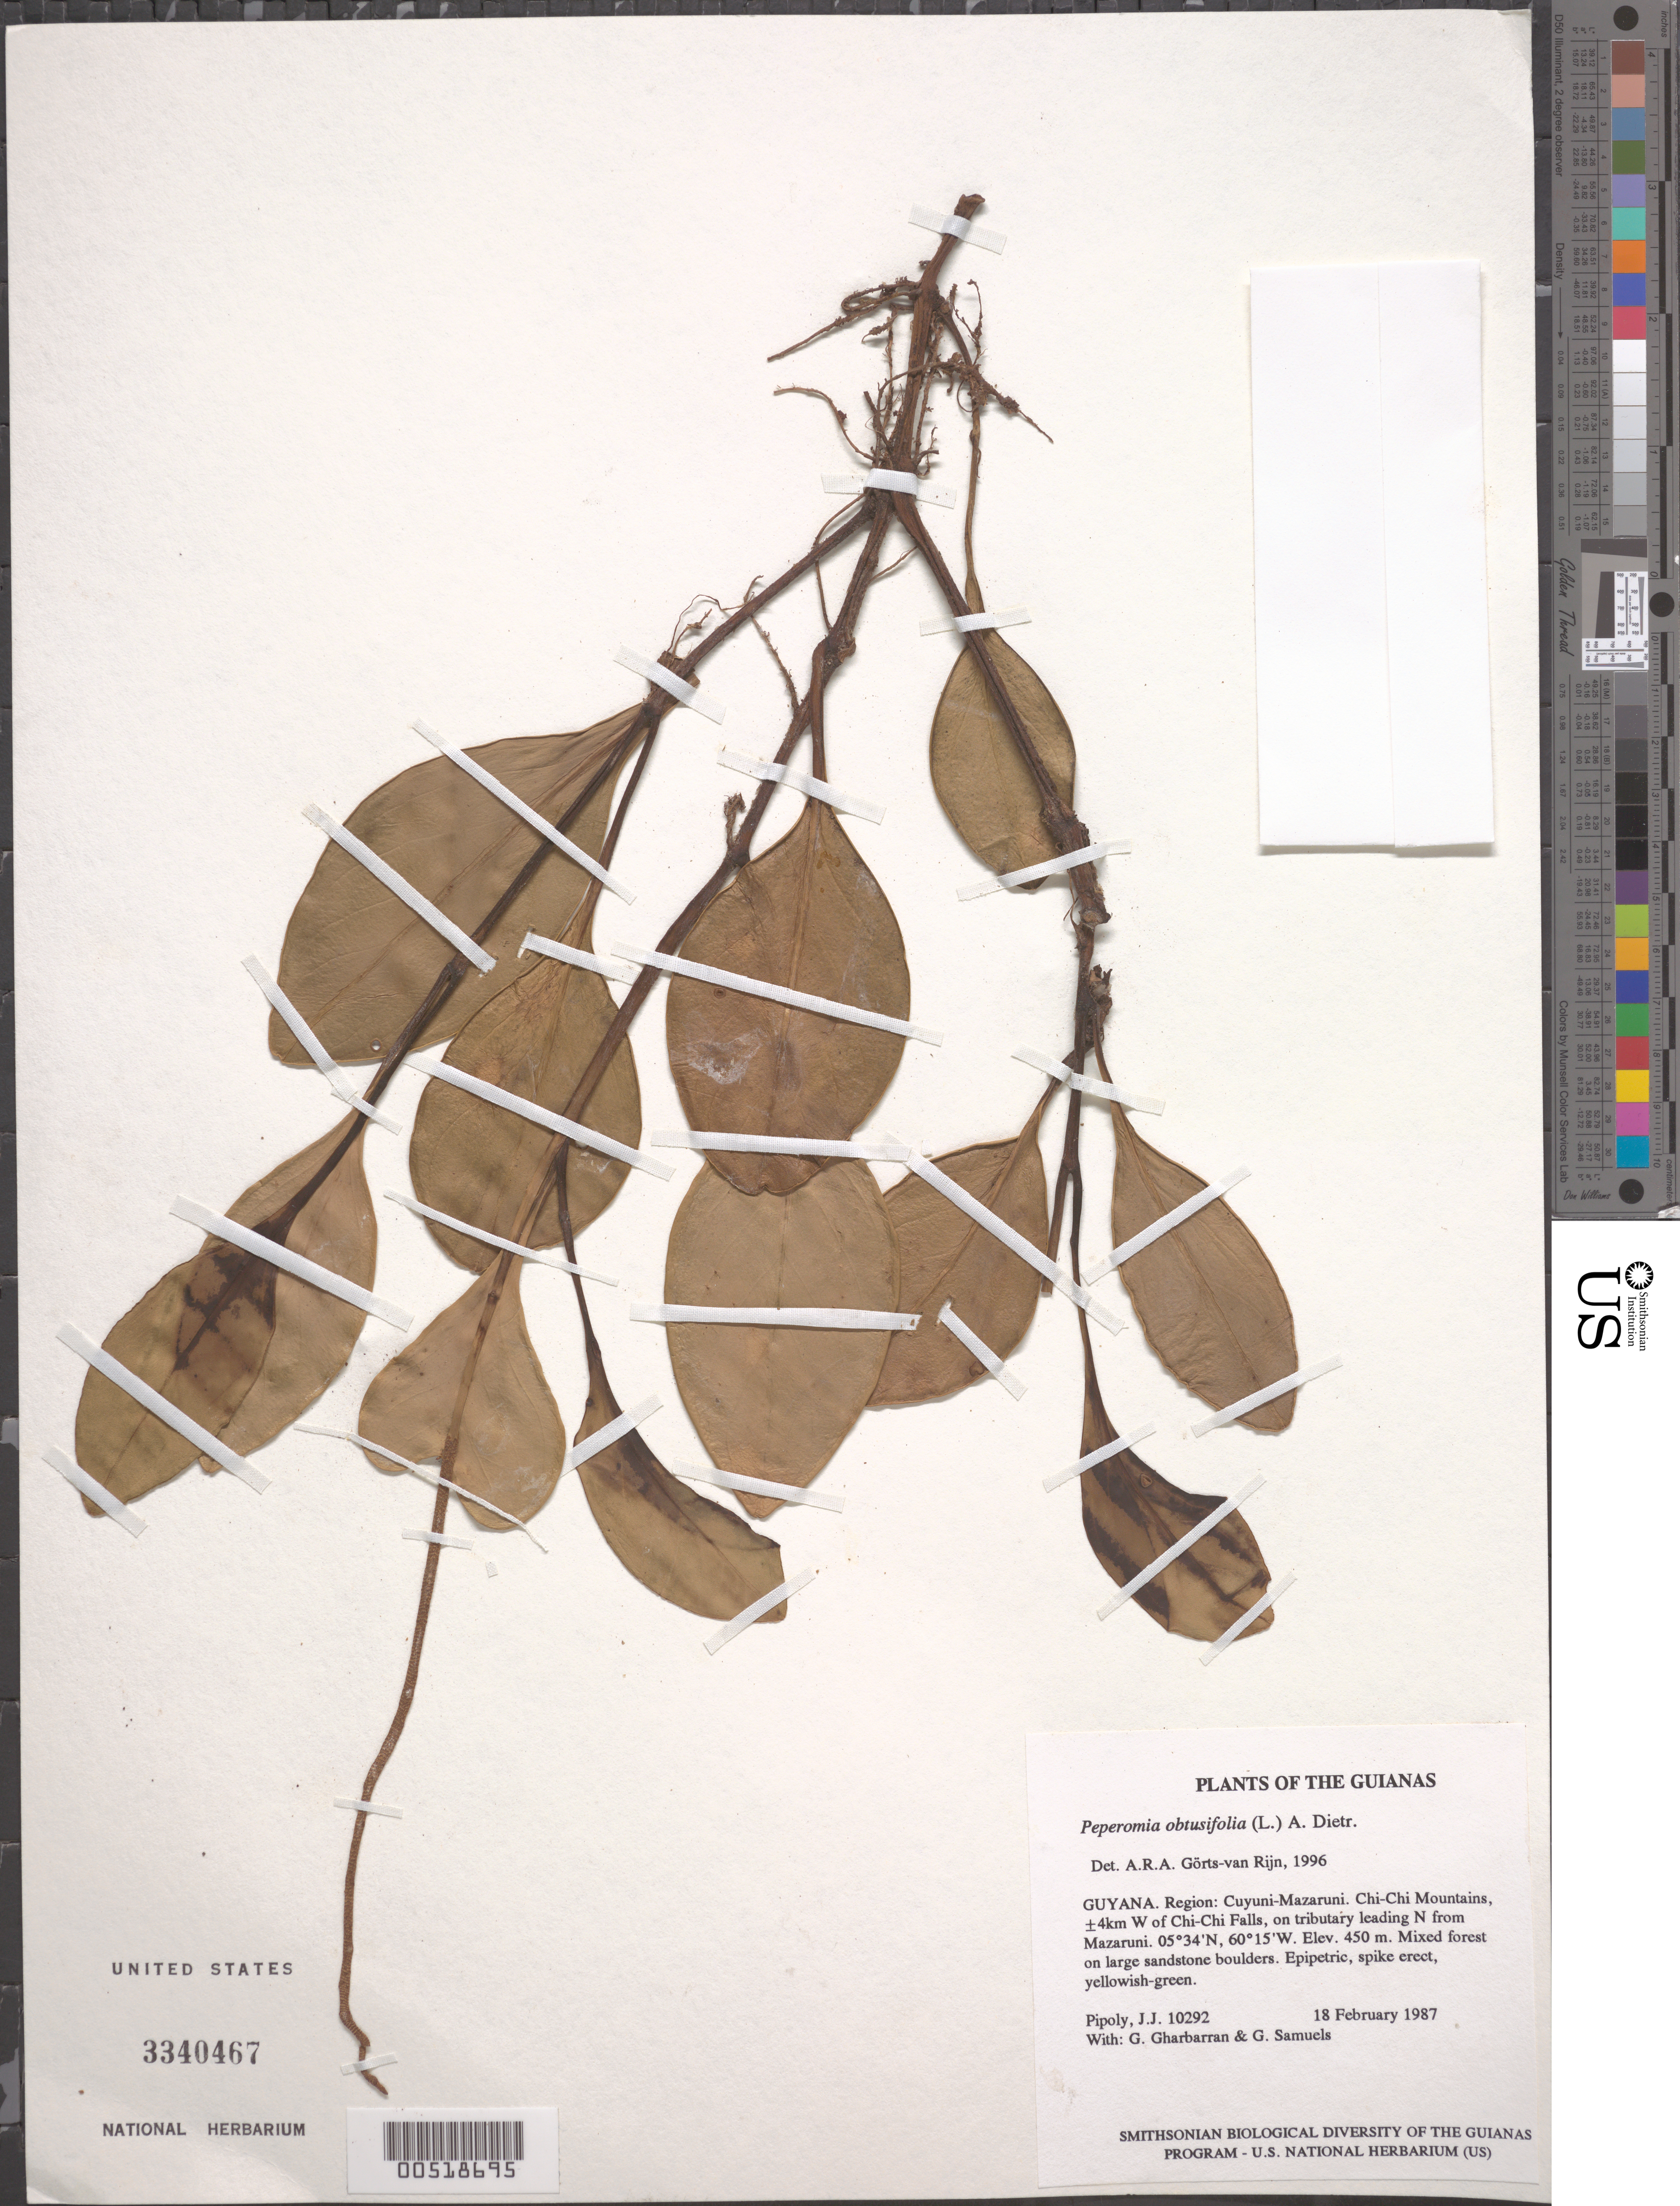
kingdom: Plantae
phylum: Tracheophyta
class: Magnoliopsida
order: Piperales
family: Piperaceae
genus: Peperomia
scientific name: Peperomia obtusifolia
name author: (L.) A. Dietr.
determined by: Görts-van Rijn, A. R. A.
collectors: J. J. Pipoly, G. Gharbarran & G. Samuels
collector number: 10292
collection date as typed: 18 February 1987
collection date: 1987-02-18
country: Guyana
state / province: Cuyuni-Mazaruni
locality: Chi-Chi Mountains, ±4km W of Chi-Chi Falls, on tributary leading N from Mazaruni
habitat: Mixed forest on large sandstone boulders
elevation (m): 450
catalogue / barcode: US 3340467